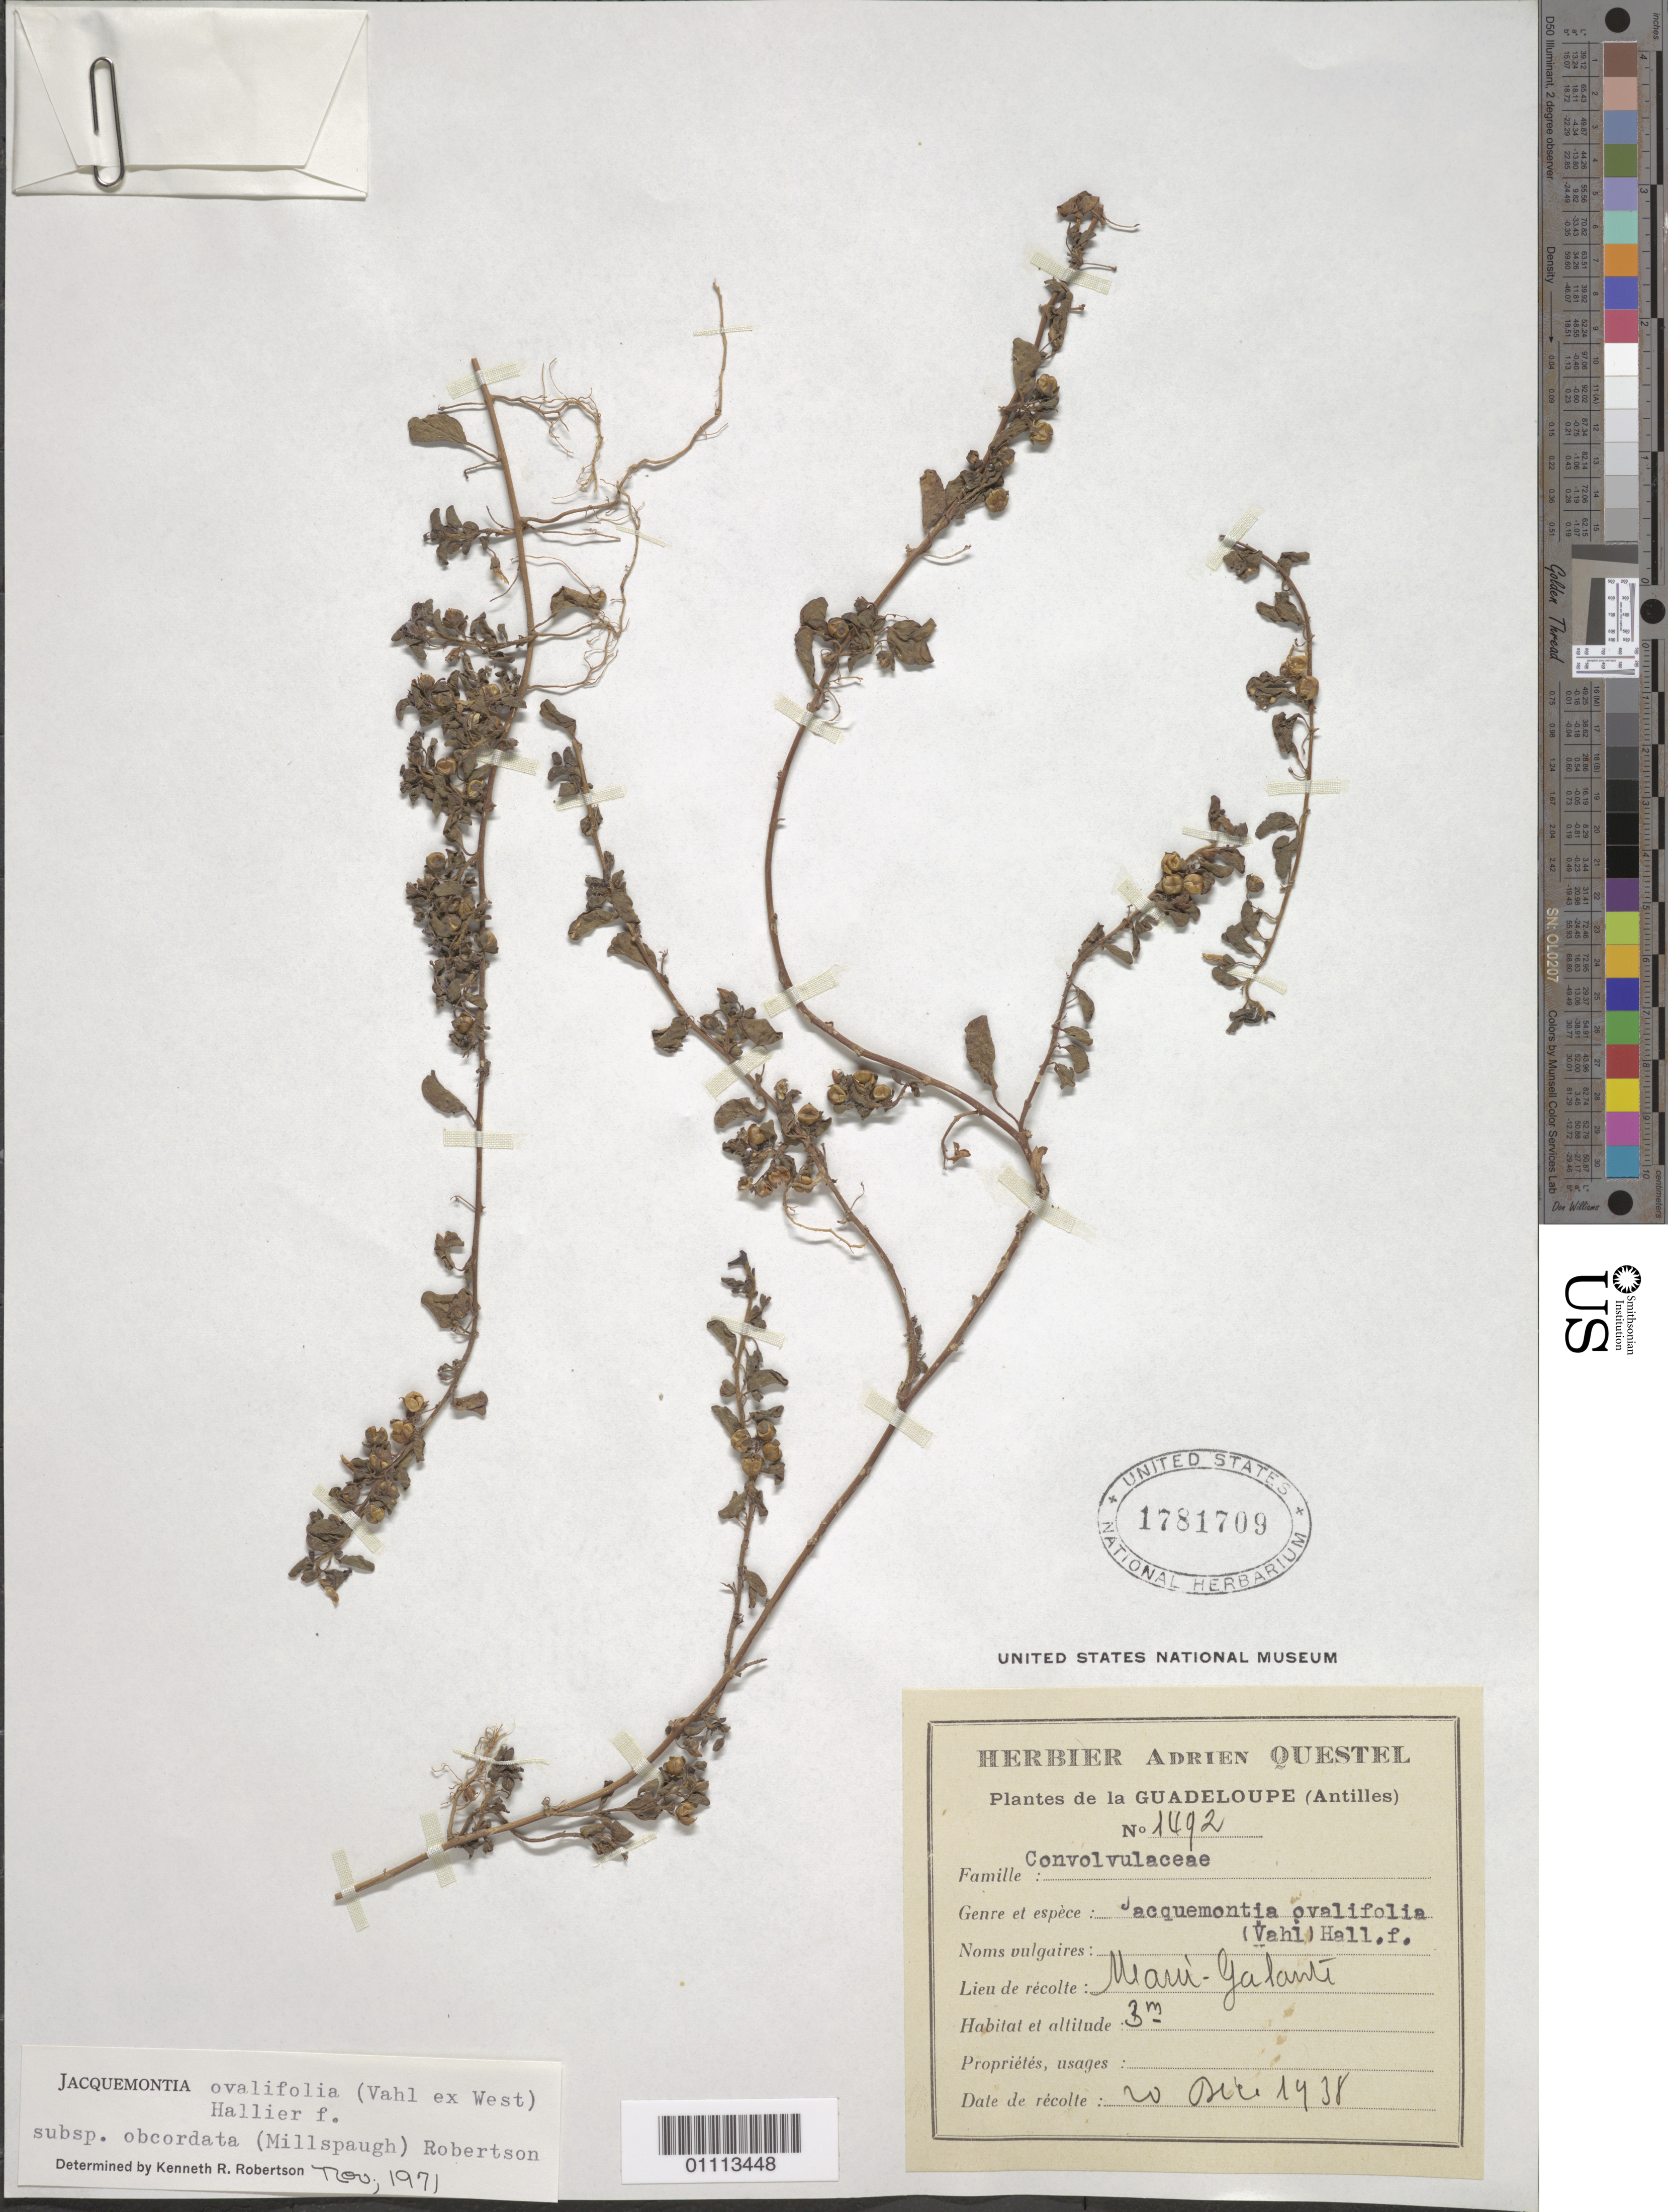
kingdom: Plantae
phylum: Tracheophyta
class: Magnoliopsida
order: Solanales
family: Convolvulaceae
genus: Jacquemontia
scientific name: Jacquemontia ovalifolia subsp. obcordata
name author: (Millsp.) K.R. Robertson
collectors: A. Questel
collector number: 1492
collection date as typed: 20 Dec 1938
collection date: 1938-12-20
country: Guadeloupe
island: Marie Galante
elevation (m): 3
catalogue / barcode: US 1781709